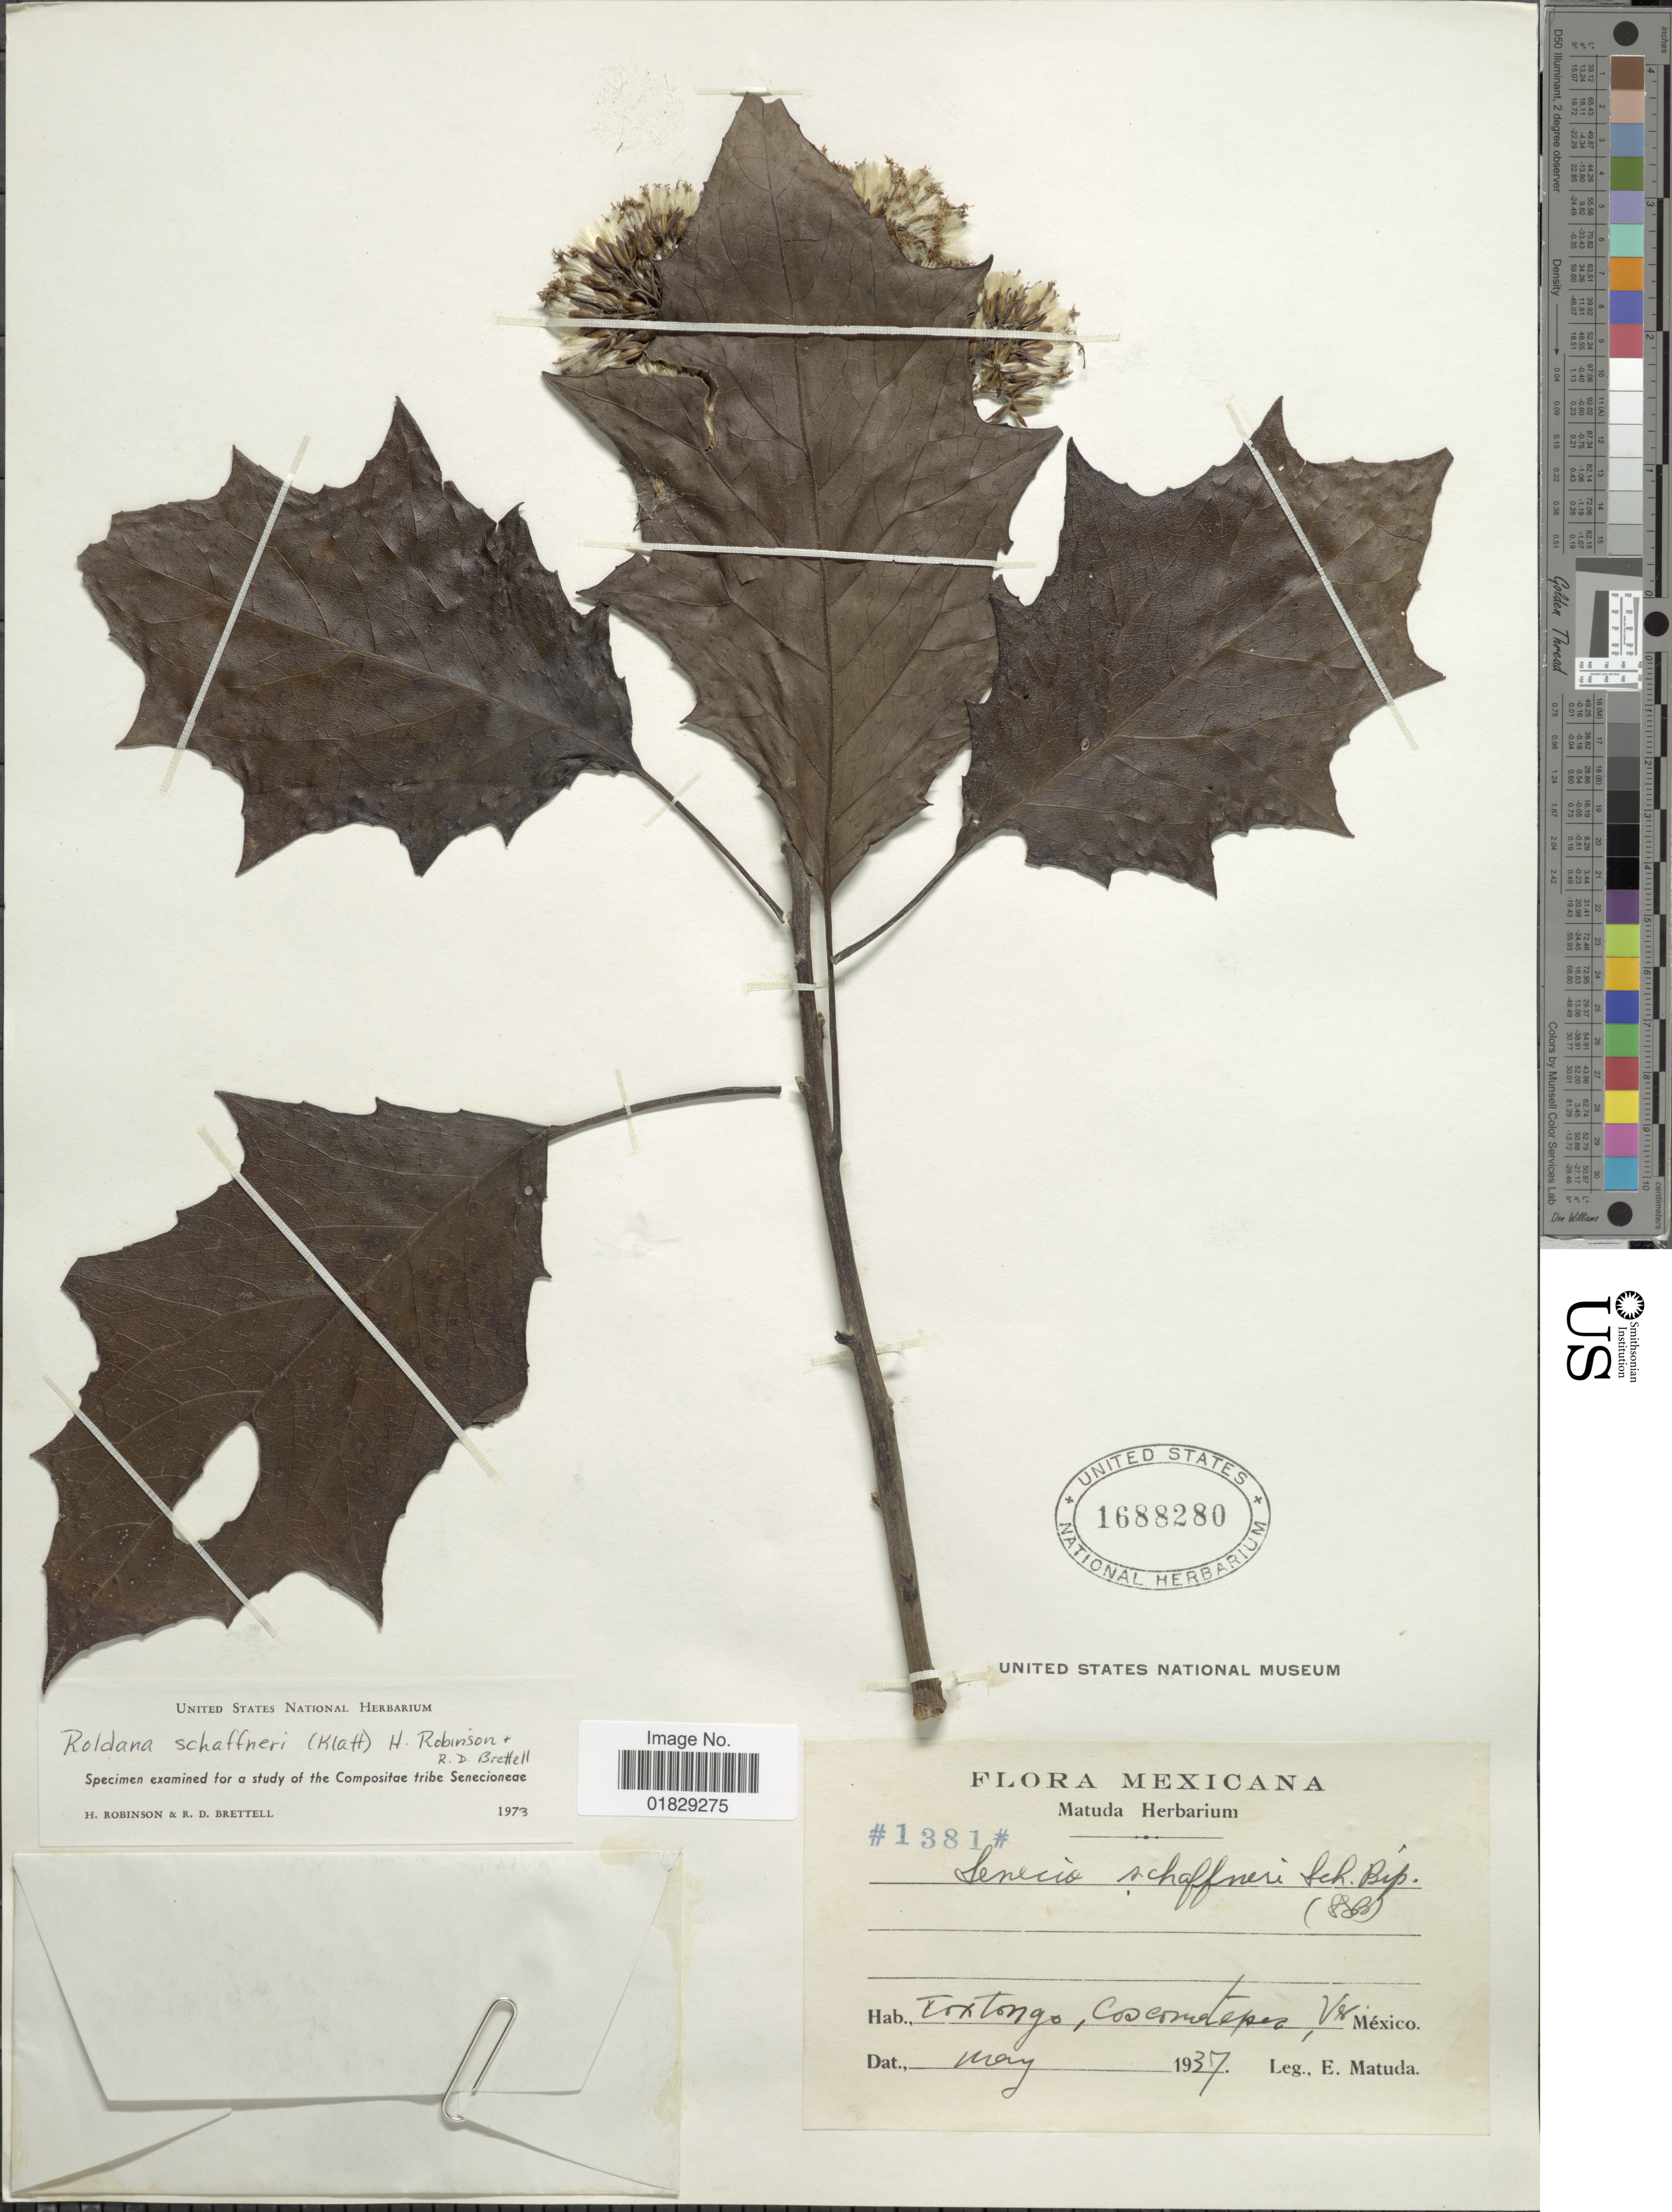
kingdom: Plantae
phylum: Tracheophyta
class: Magnoliopsida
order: Asterales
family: Asteraceae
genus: Roldana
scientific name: Roldana schaffneri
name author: (Sch. Bip. ex Klatt) H. Rob. & Brettell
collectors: E. Matuda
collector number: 1381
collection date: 1937-05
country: Mexico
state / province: Veracruz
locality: Toxtongo,Coscomatepec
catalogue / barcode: US 1688280